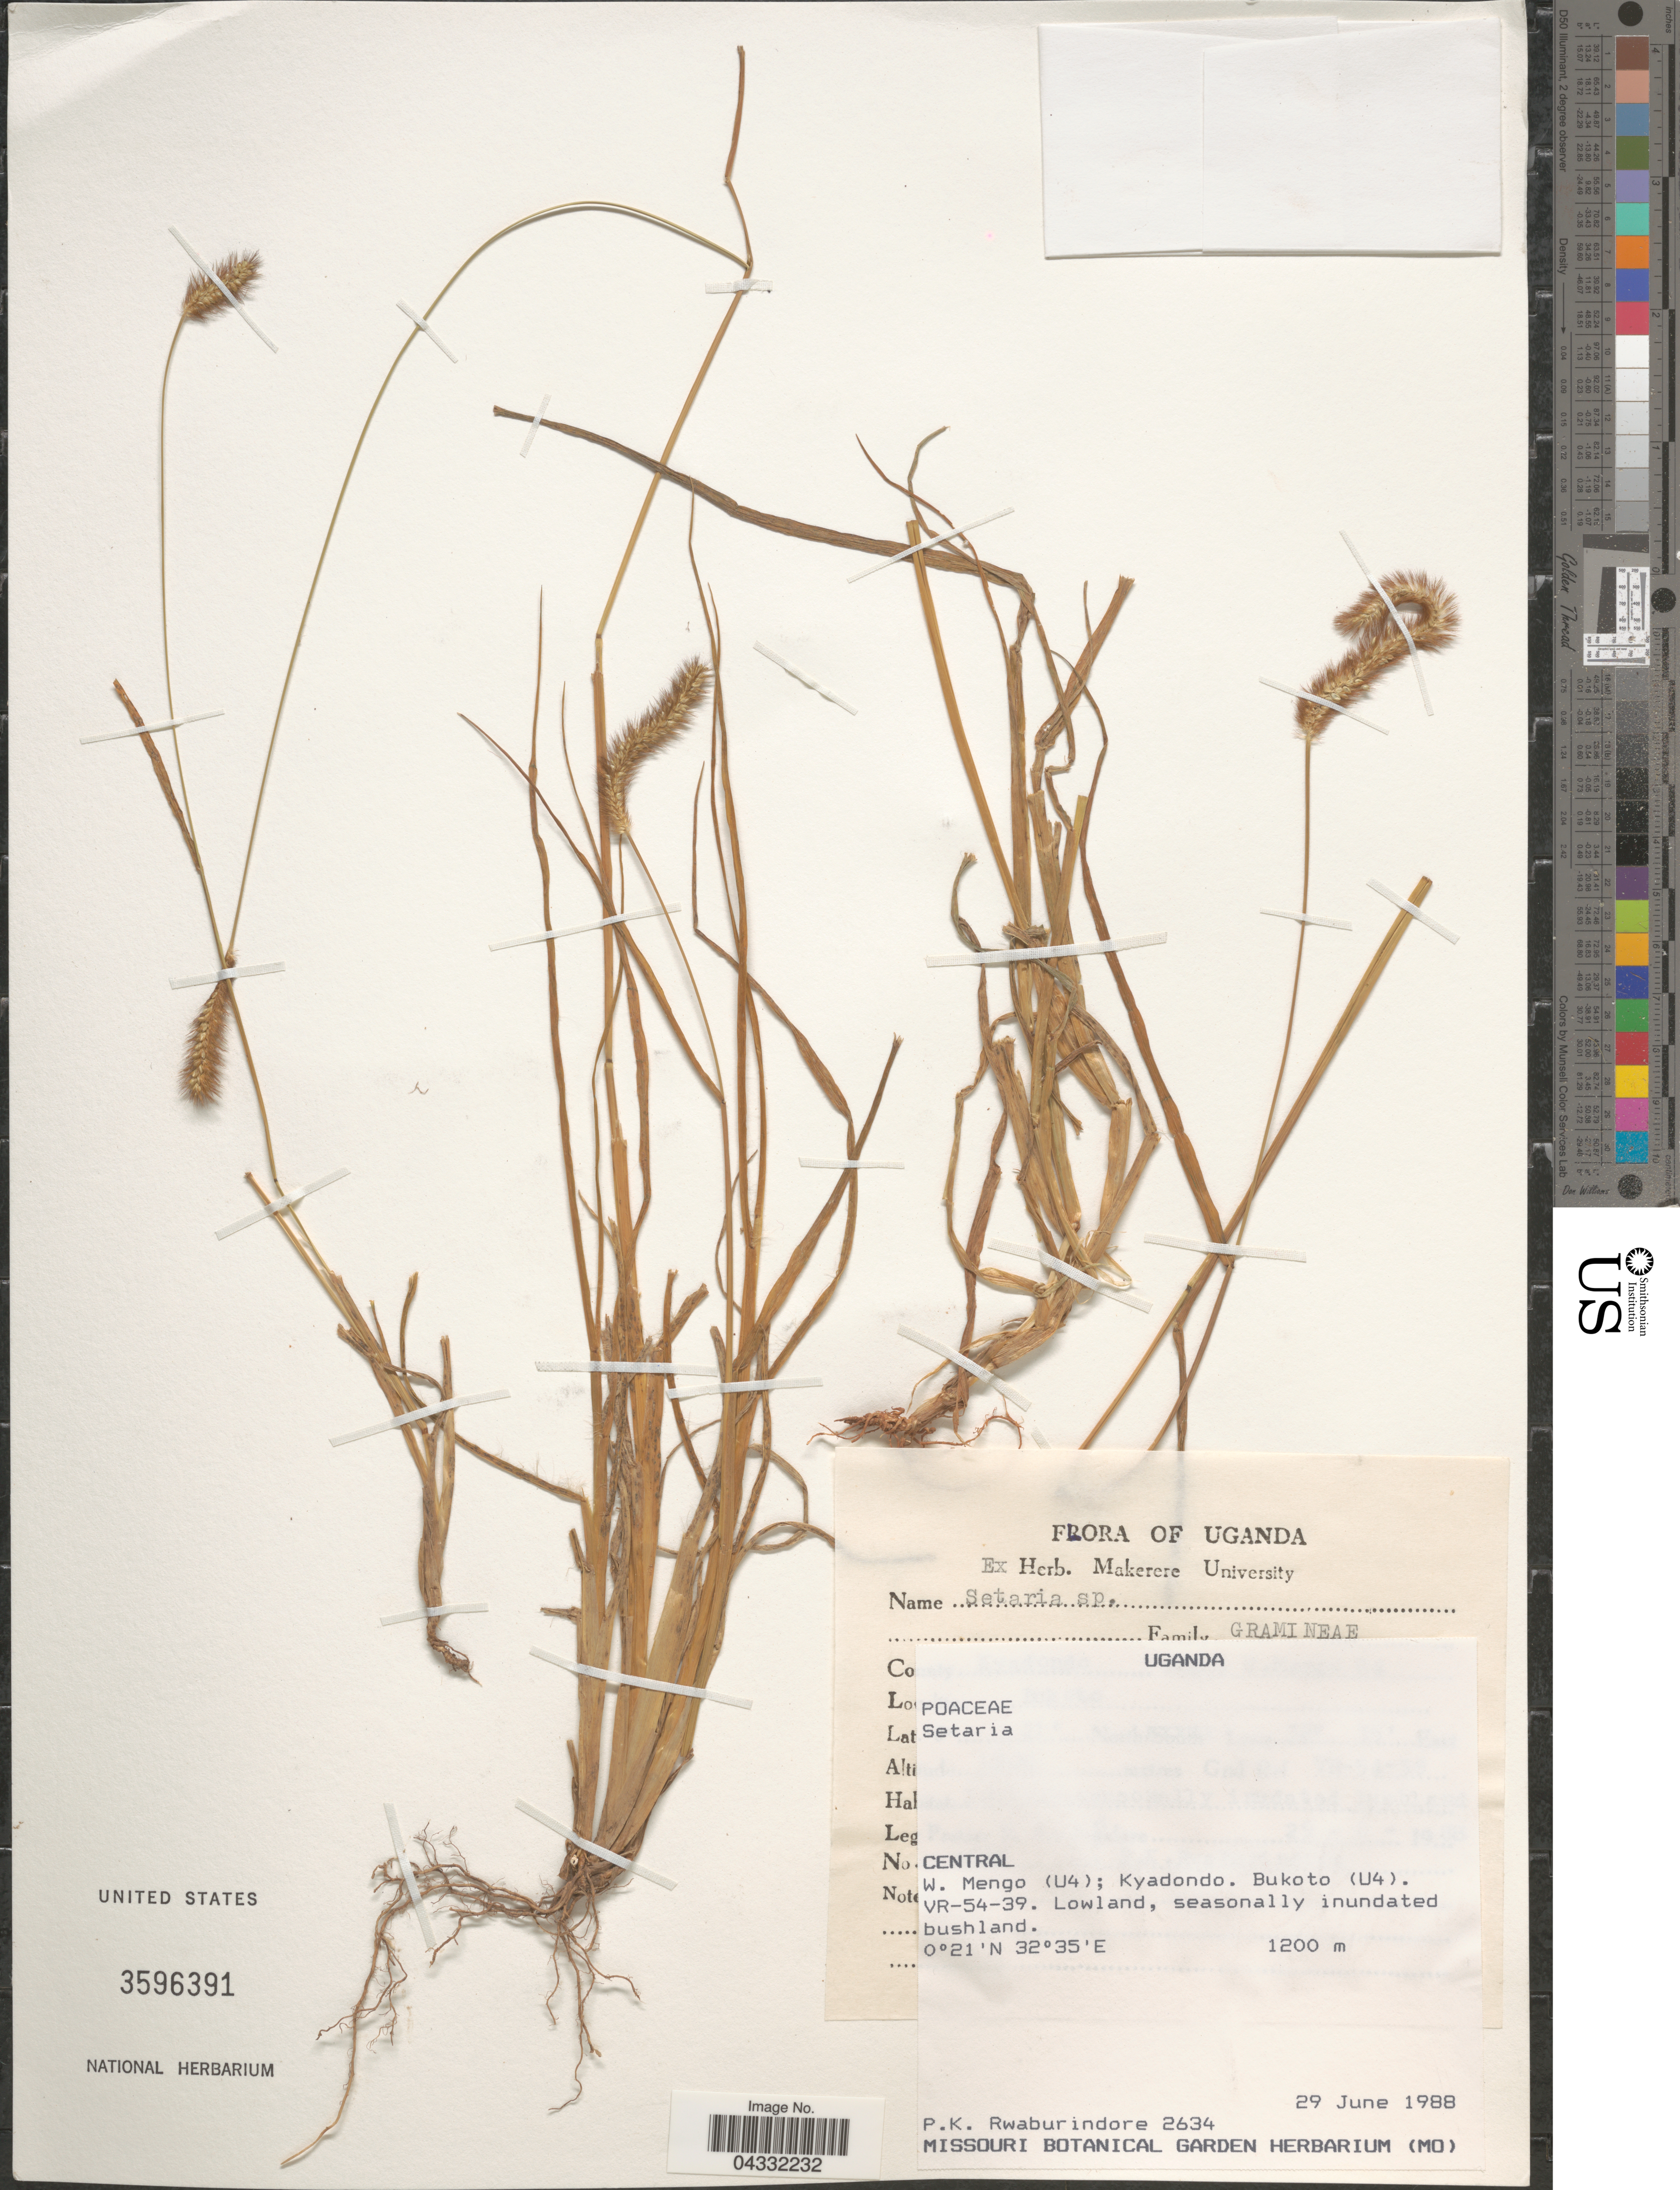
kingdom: Plantae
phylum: Tracheophyta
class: Liliopsida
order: Poales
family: Poaceae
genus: Setaria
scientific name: Setaria sp.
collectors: P. Rwaburindore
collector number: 2634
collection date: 1988-06-29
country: Uganda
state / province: Central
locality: W. Mengo (U4); Kyadondo. Bukoto (U4). VR-54-39. Lowland, seasonally inundated bushland.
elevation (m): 1200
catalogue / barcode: US 3596391